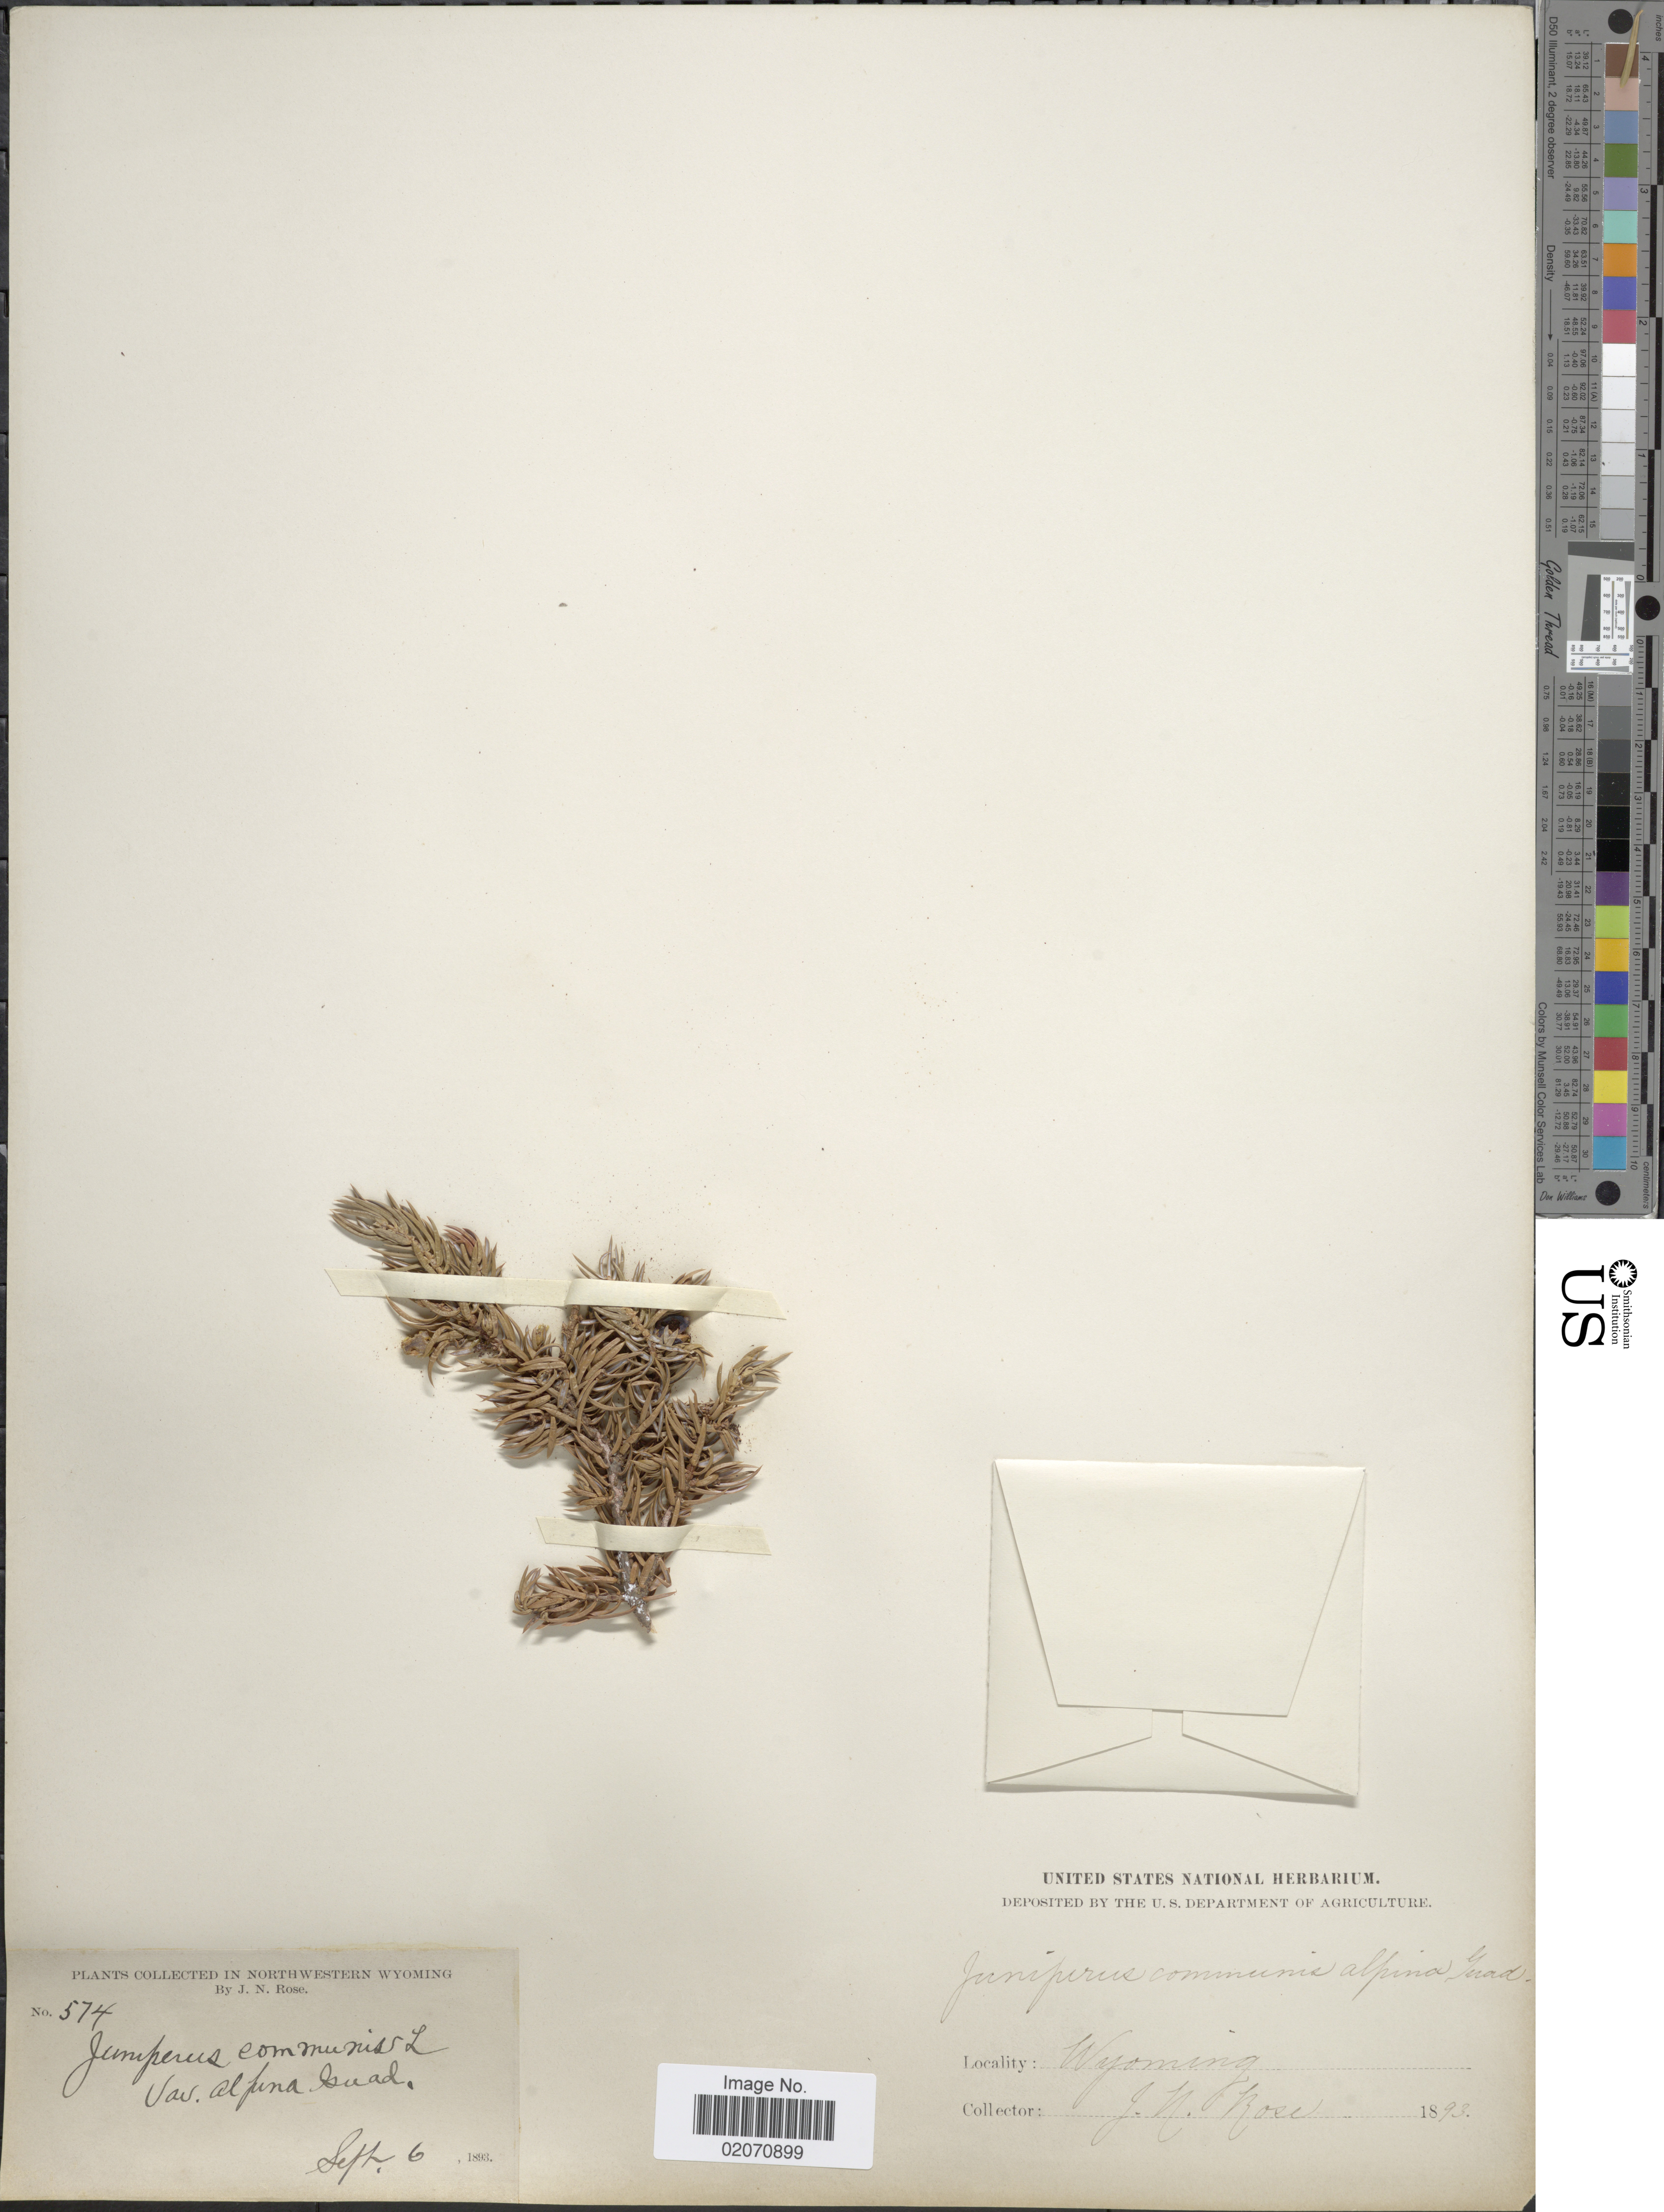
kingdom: Plantae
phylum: Tracheophyta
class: Pinopsida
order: Pinales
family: Cupressaceae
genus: Juniperus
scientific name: Juniperus communis subsp. nana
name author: (Willd.) Syme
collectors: J. N. Rose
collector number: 574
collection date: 1893-09-06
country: United States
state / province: Wyoming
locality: Northwestern Wyoming